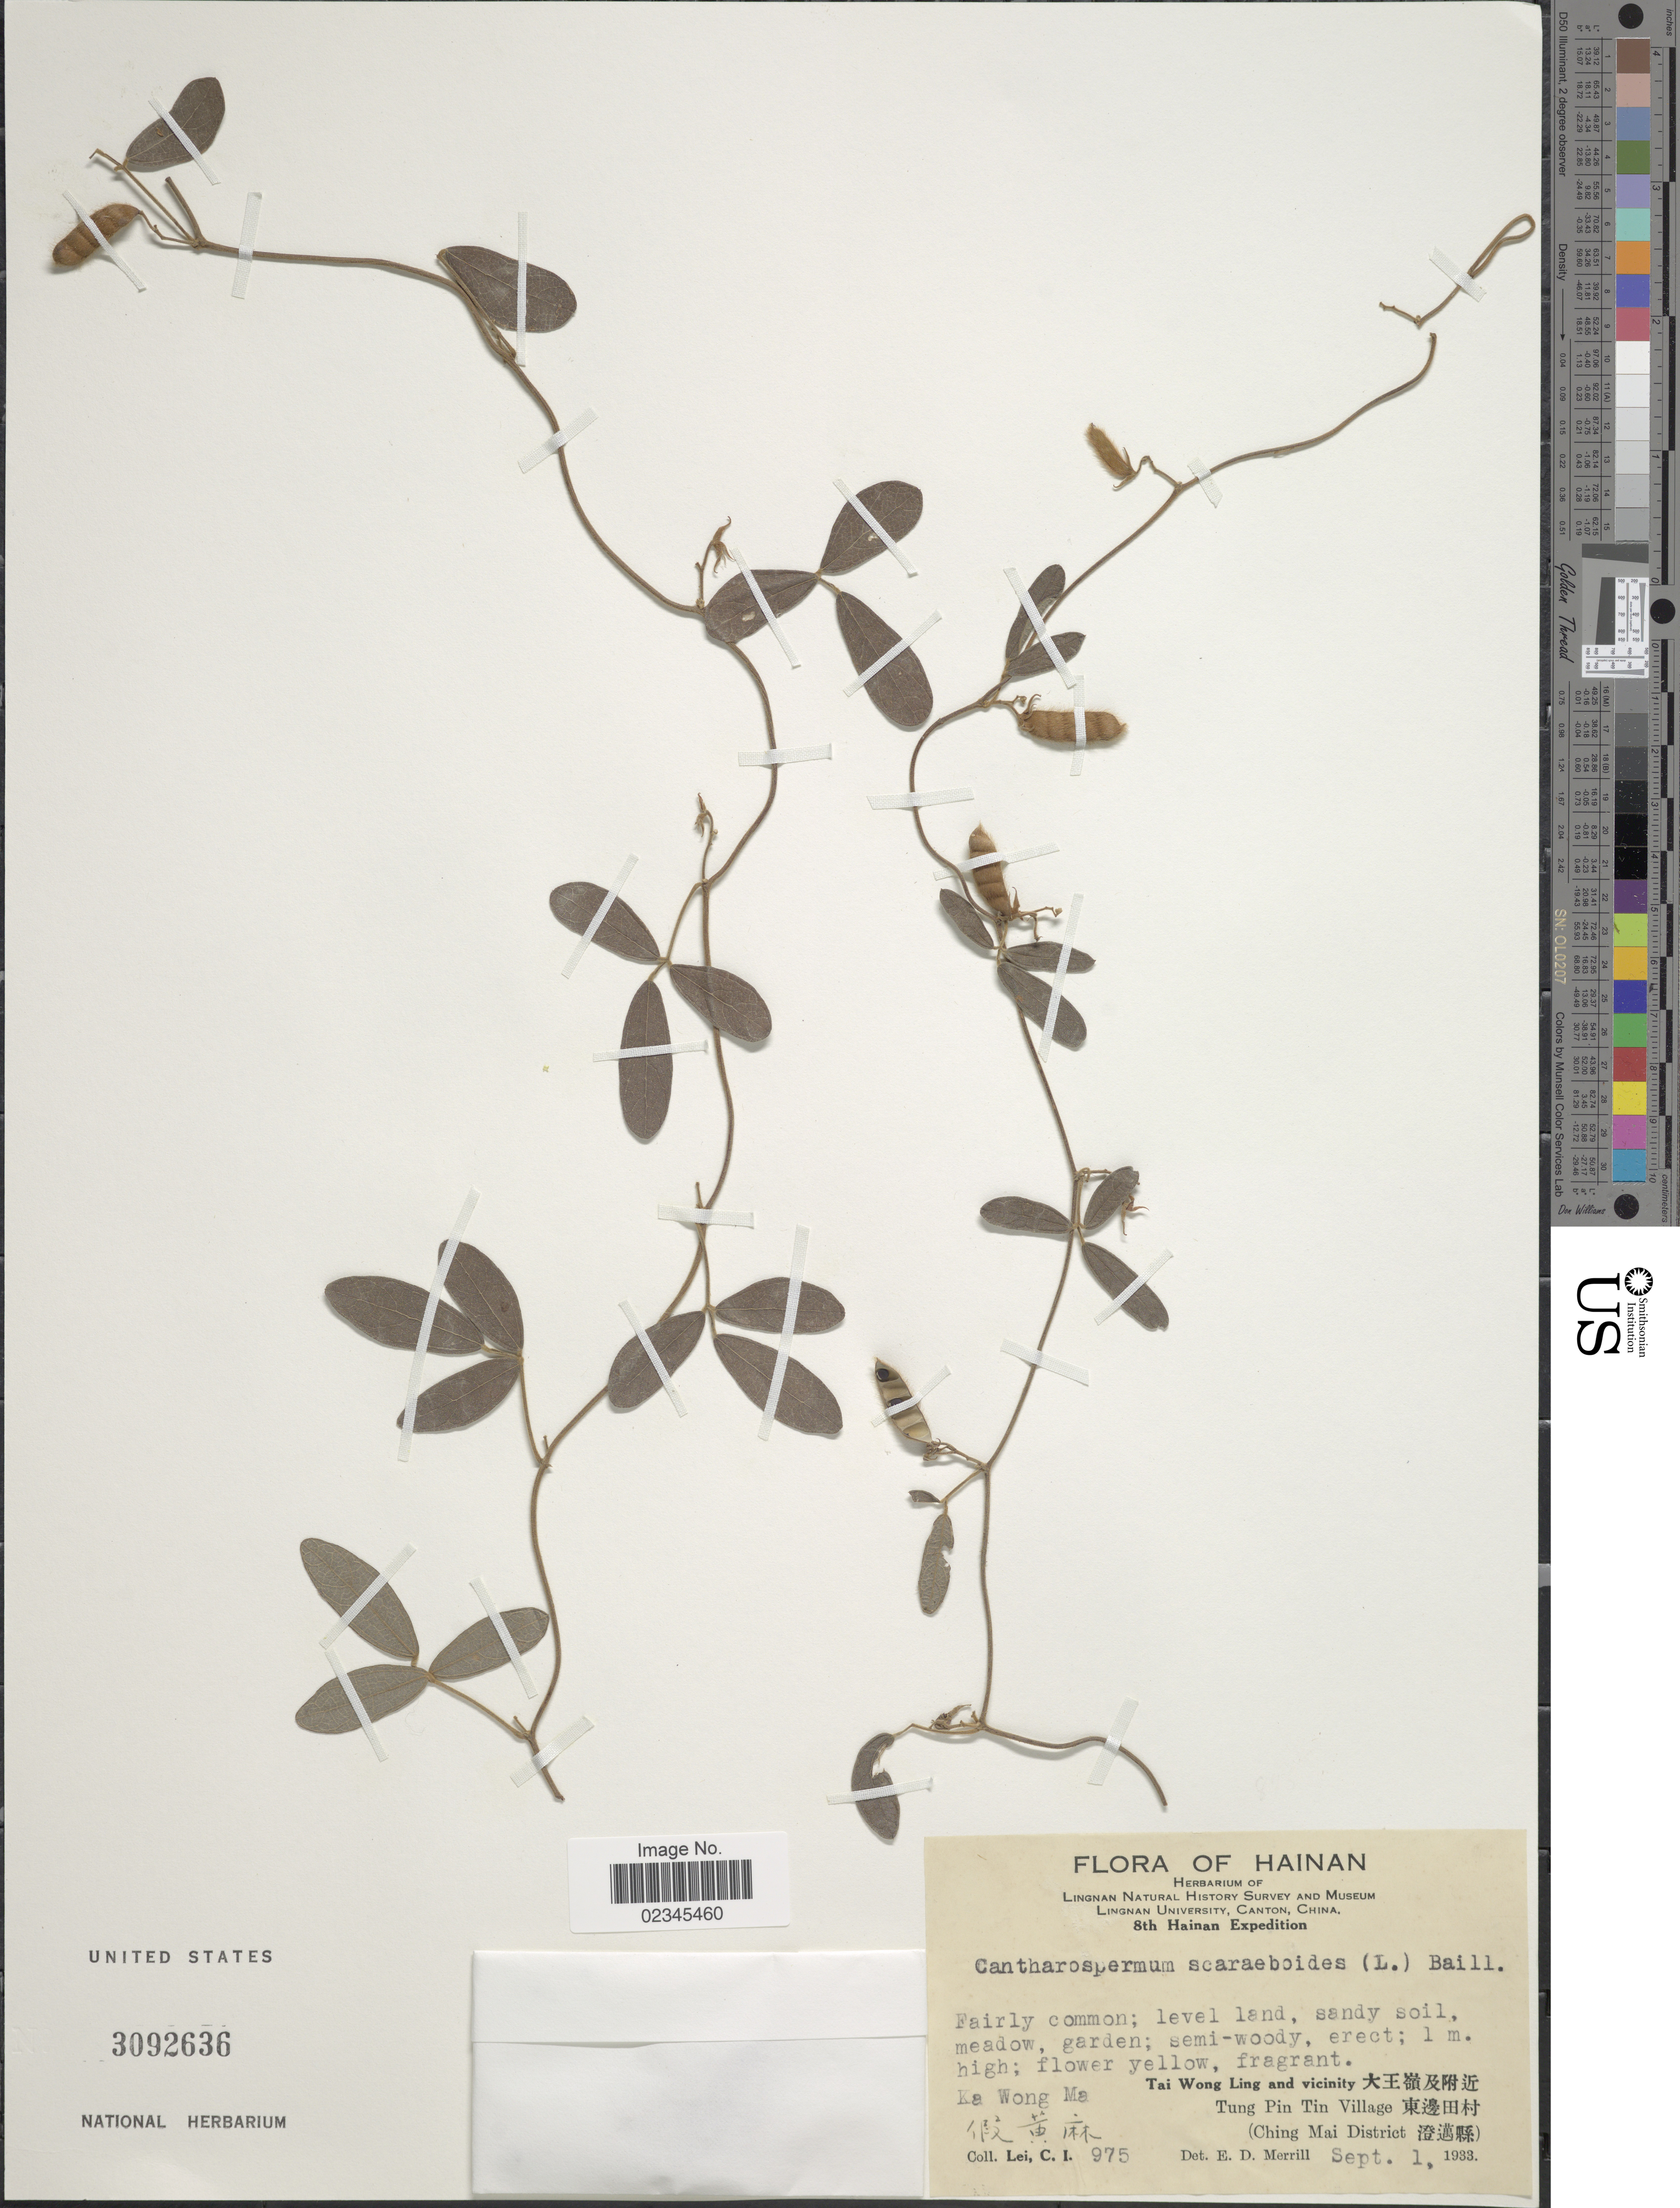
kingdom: Plantae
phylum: Tracheophyta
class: Magnoliopsida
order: Fabales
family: Fabaceae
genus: Cajanus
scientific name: Cajanus scarabaeoides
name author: (L.) Thou. ex Graham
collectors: C. I. Lei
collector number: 975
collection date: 1933-09-01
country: China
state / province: Hainan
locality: Tai Wong Ling and vicinity. Tung Pin Tin Village (Ching Mai District). Ka Wong Ma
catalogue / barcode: US 3092636